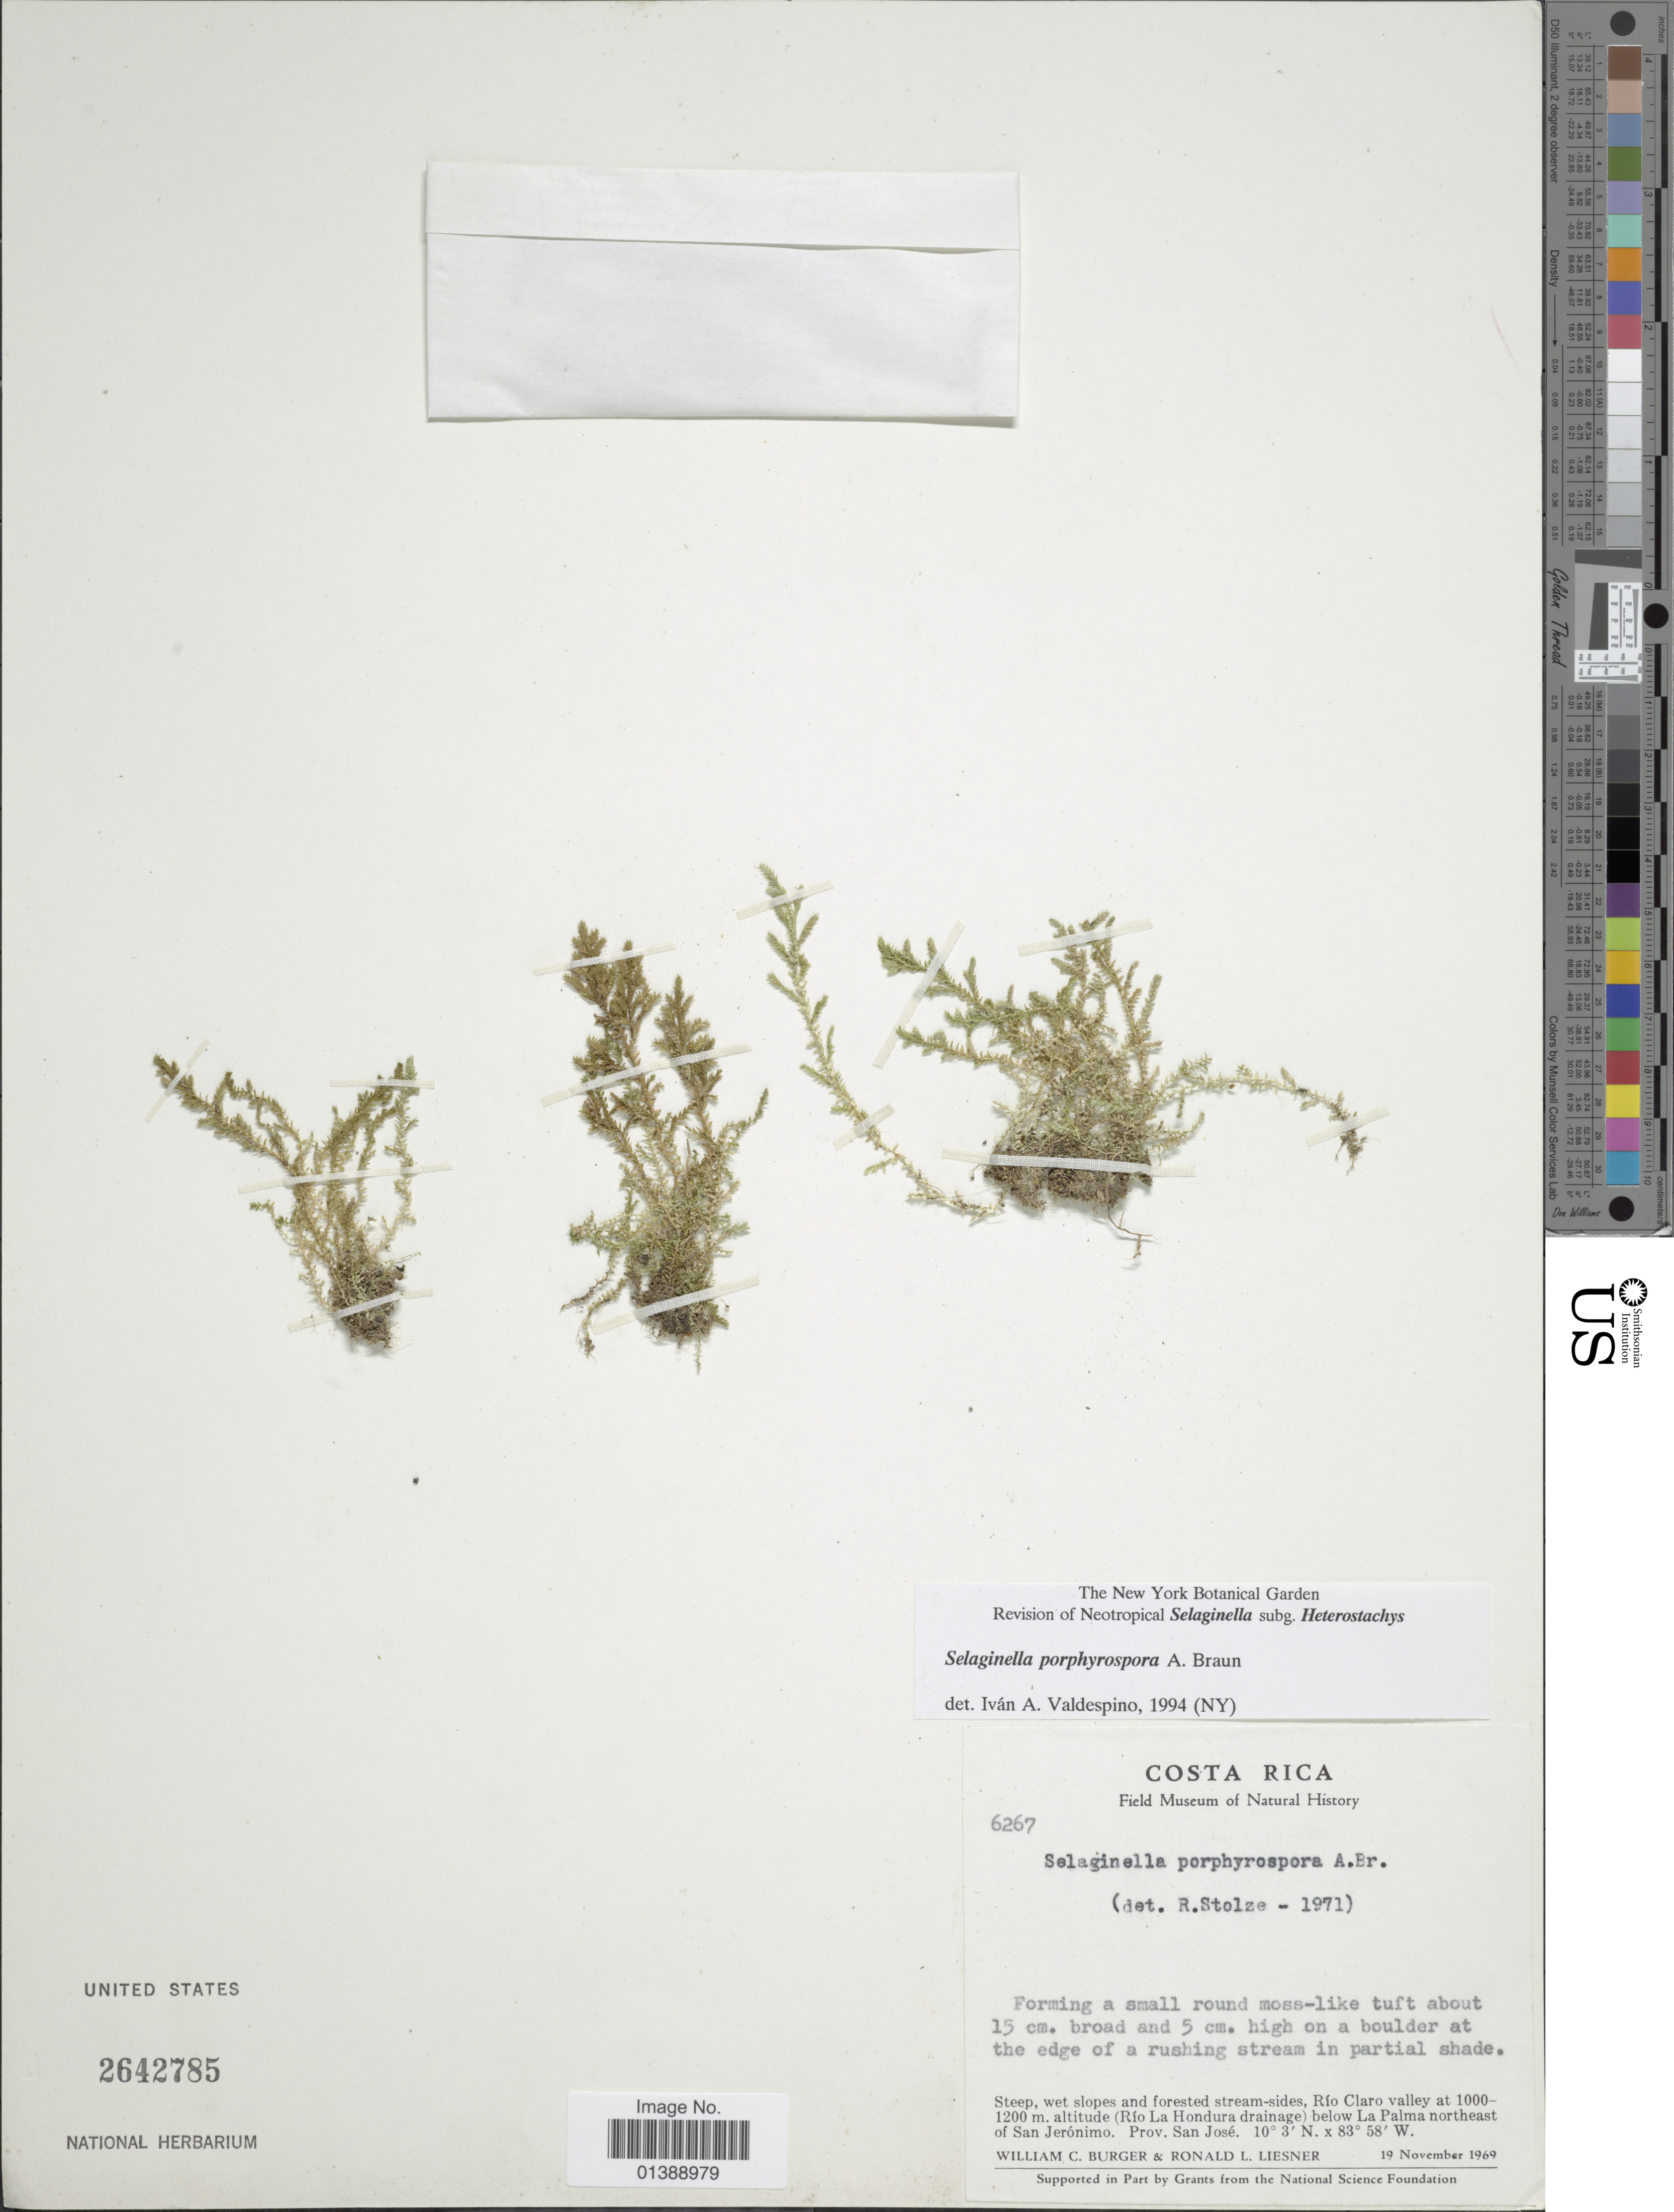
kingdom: Plantae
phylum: Tracheophyta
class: Lycopodiopsida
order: Selaginellales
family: Selaginellaceae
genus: Selaginella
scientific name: Selaginella porphyrospora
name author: A. Braun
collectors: W. Burger & R. L. Liesner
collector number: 6267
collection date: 1969-11-19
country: Costa Rica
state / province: San José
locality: Río Claro valley (Río La Hondura drainage) below La Plama northeast of San Jerónimo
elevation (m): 1000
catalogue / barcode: US 2642785